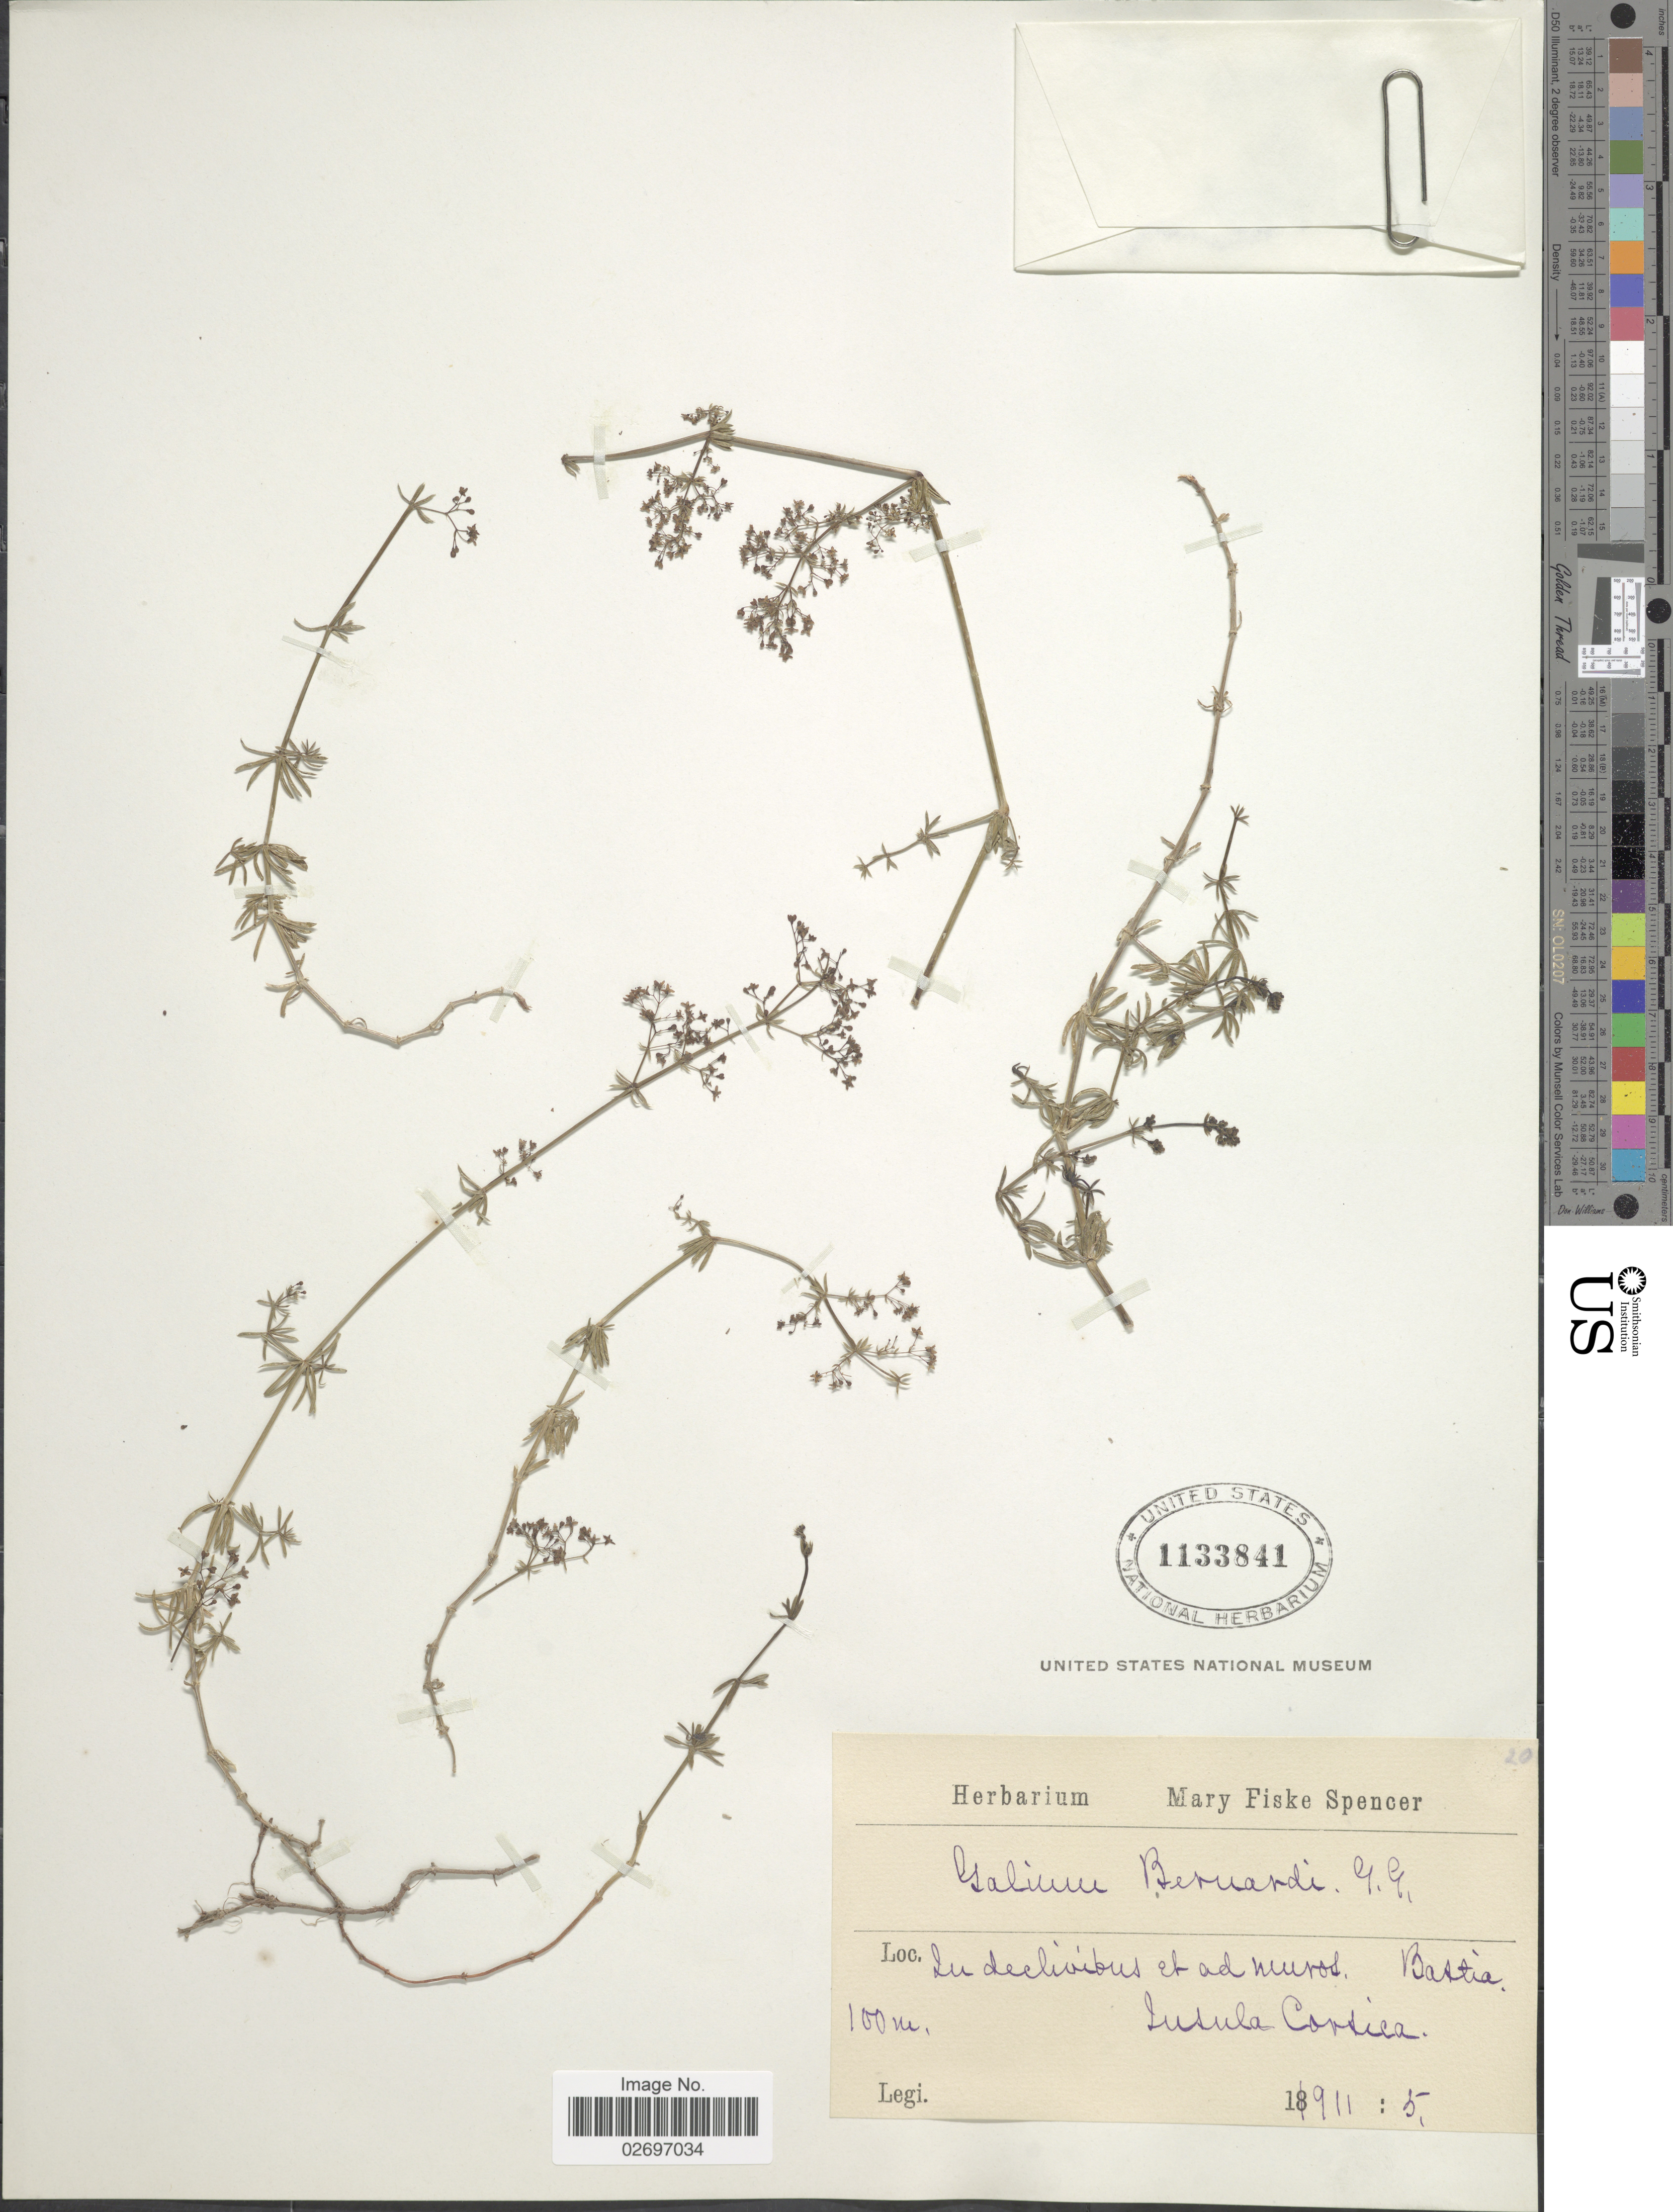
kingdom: Plantae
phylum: Tracheophyta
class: Magnoliopsida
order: Gentianales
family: Rubiaceae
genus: Galium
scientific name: Galium bernardii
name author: Gren. & Godr.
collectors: ex herb. Spencer, Mary Fiske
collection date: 1911-05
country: France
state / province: Corsica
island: Corse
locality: In delcinibus et ad muros, Bastia, Insula Corsica [interpreted]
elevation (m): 100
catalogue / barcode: US 1133841